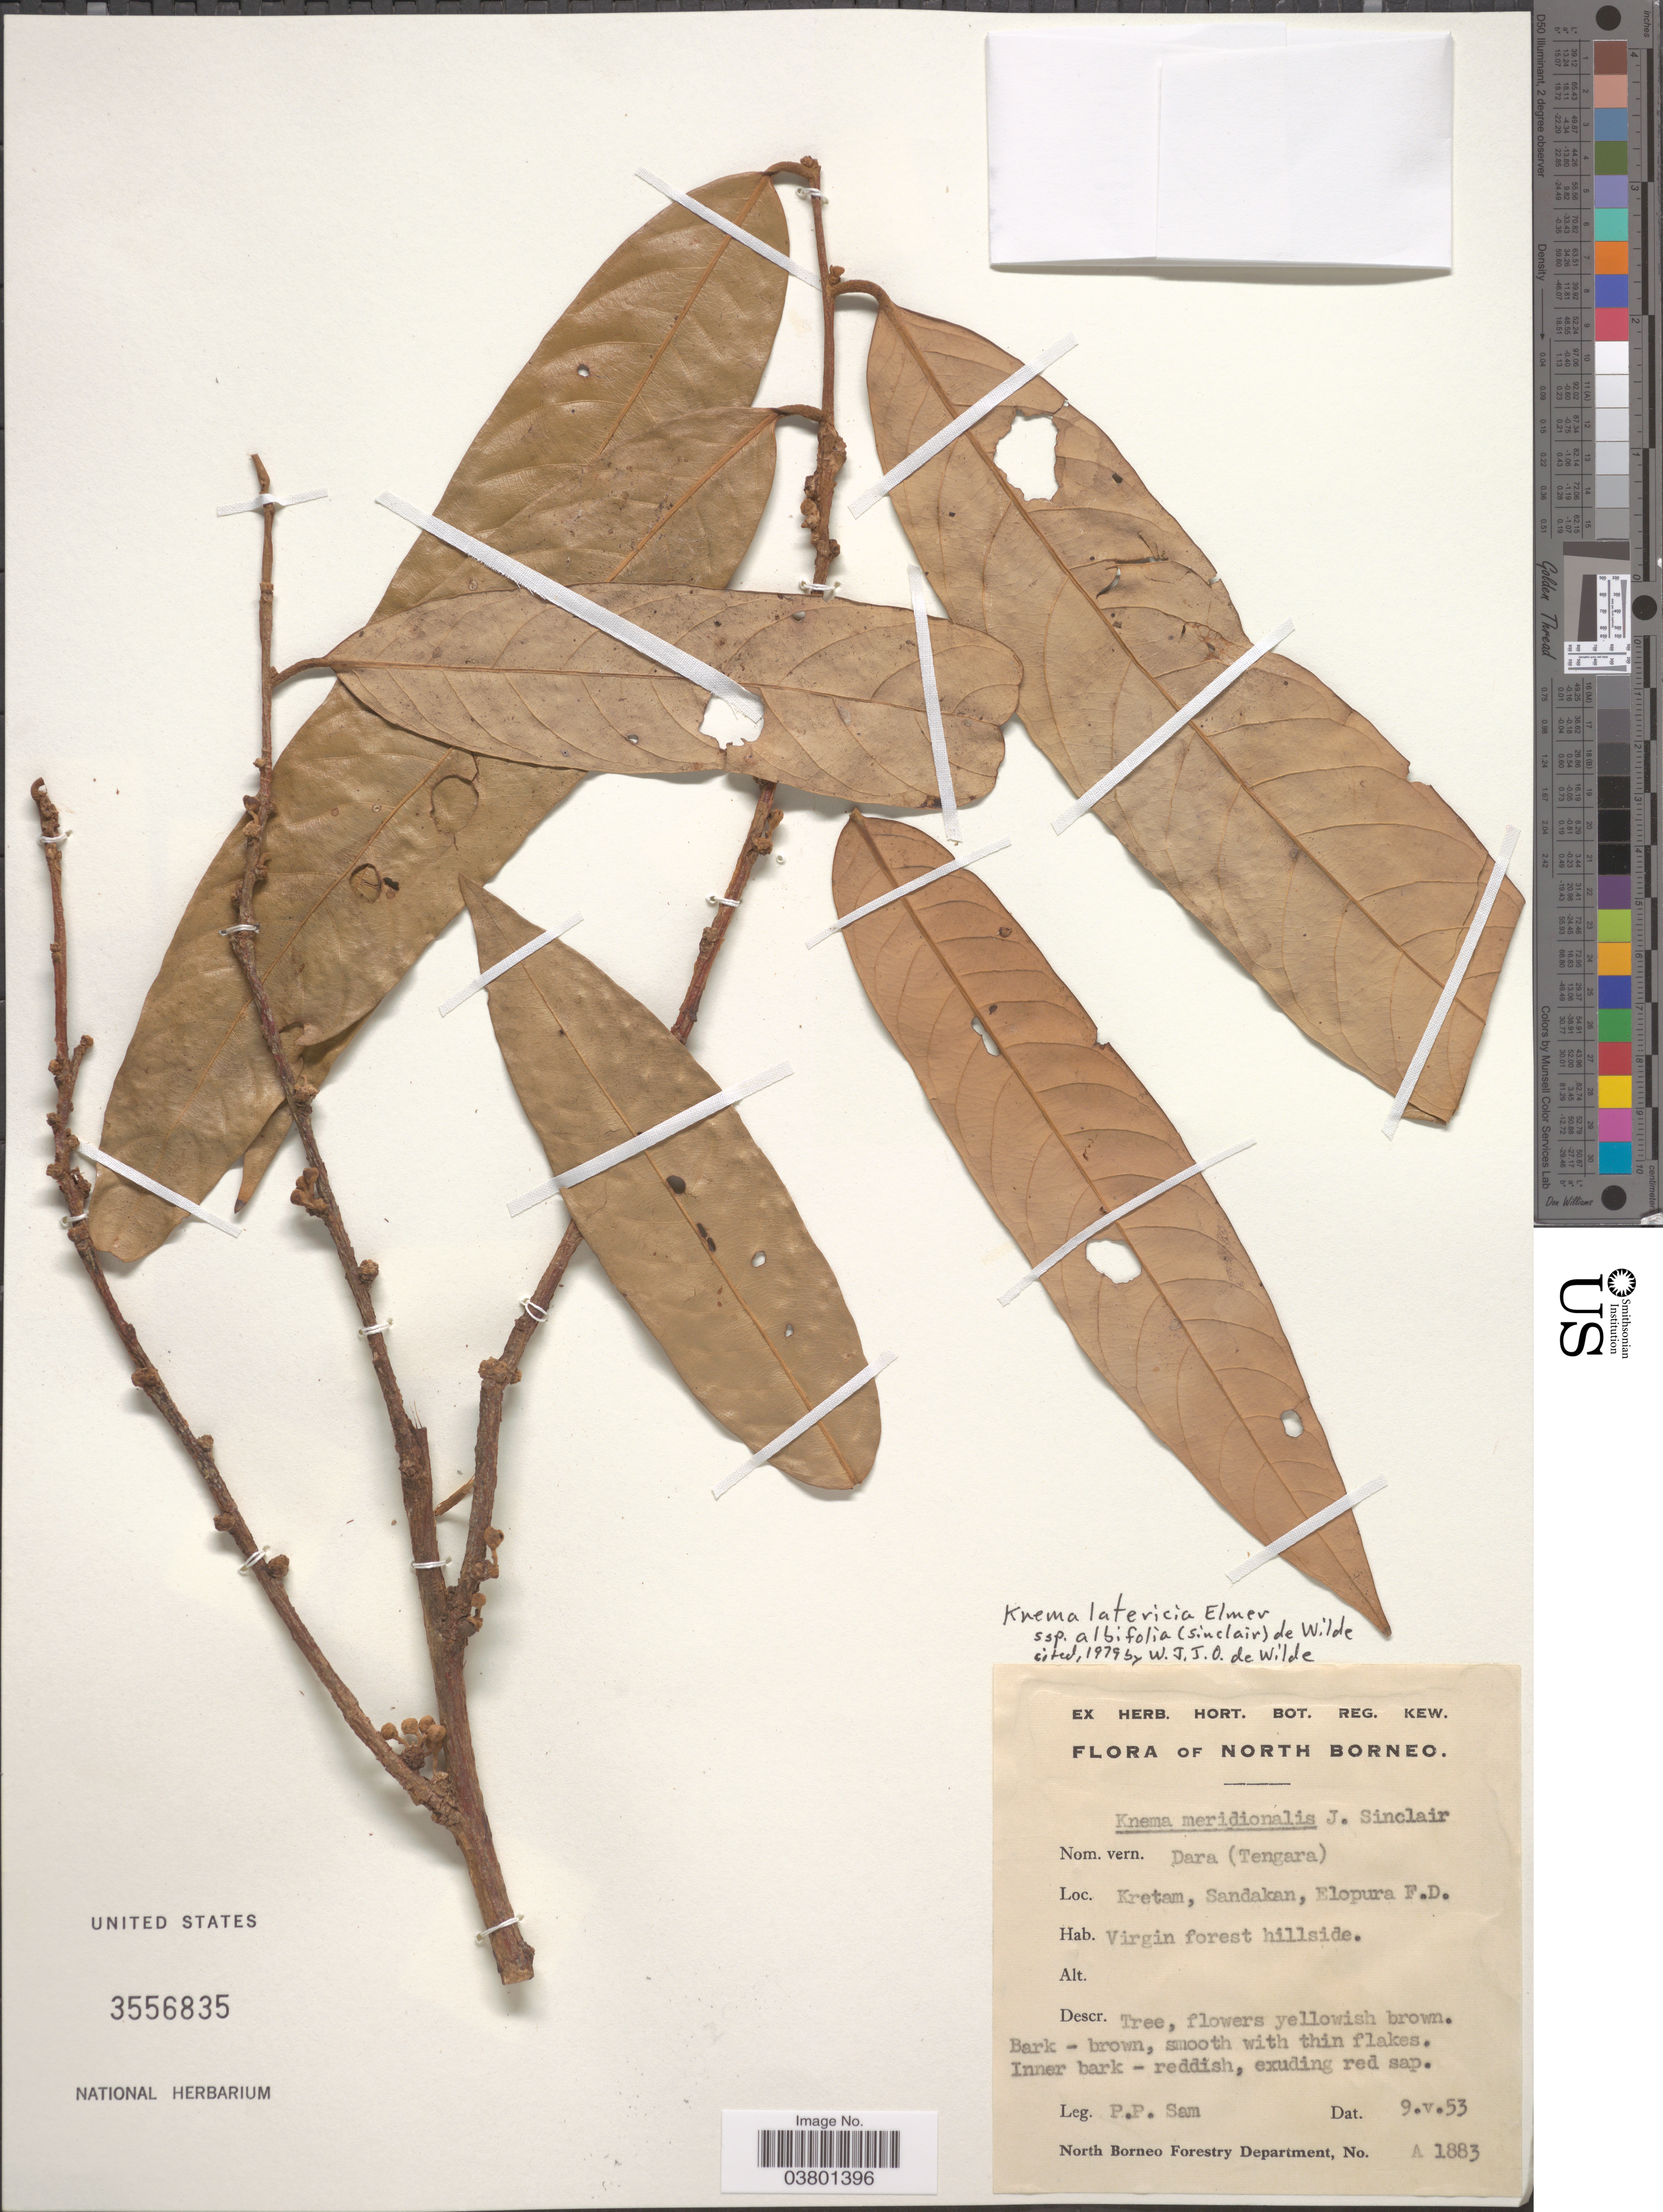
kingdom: Plantae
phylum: Tracheophyta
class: Magnoliopsida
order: Magnoliales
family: Myristicaceae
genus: Knema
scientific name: Knema latericia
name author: Elmer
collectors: P.P. Sam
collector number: North Borneo Forestry Department A 1883*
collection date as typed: Transcribed d/m/y: 9/5/53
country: Malaysia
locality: North Borneo. Kretam, Sandakan, Elopura F.D. Virgin forest hillside.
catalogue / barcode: US 3556835